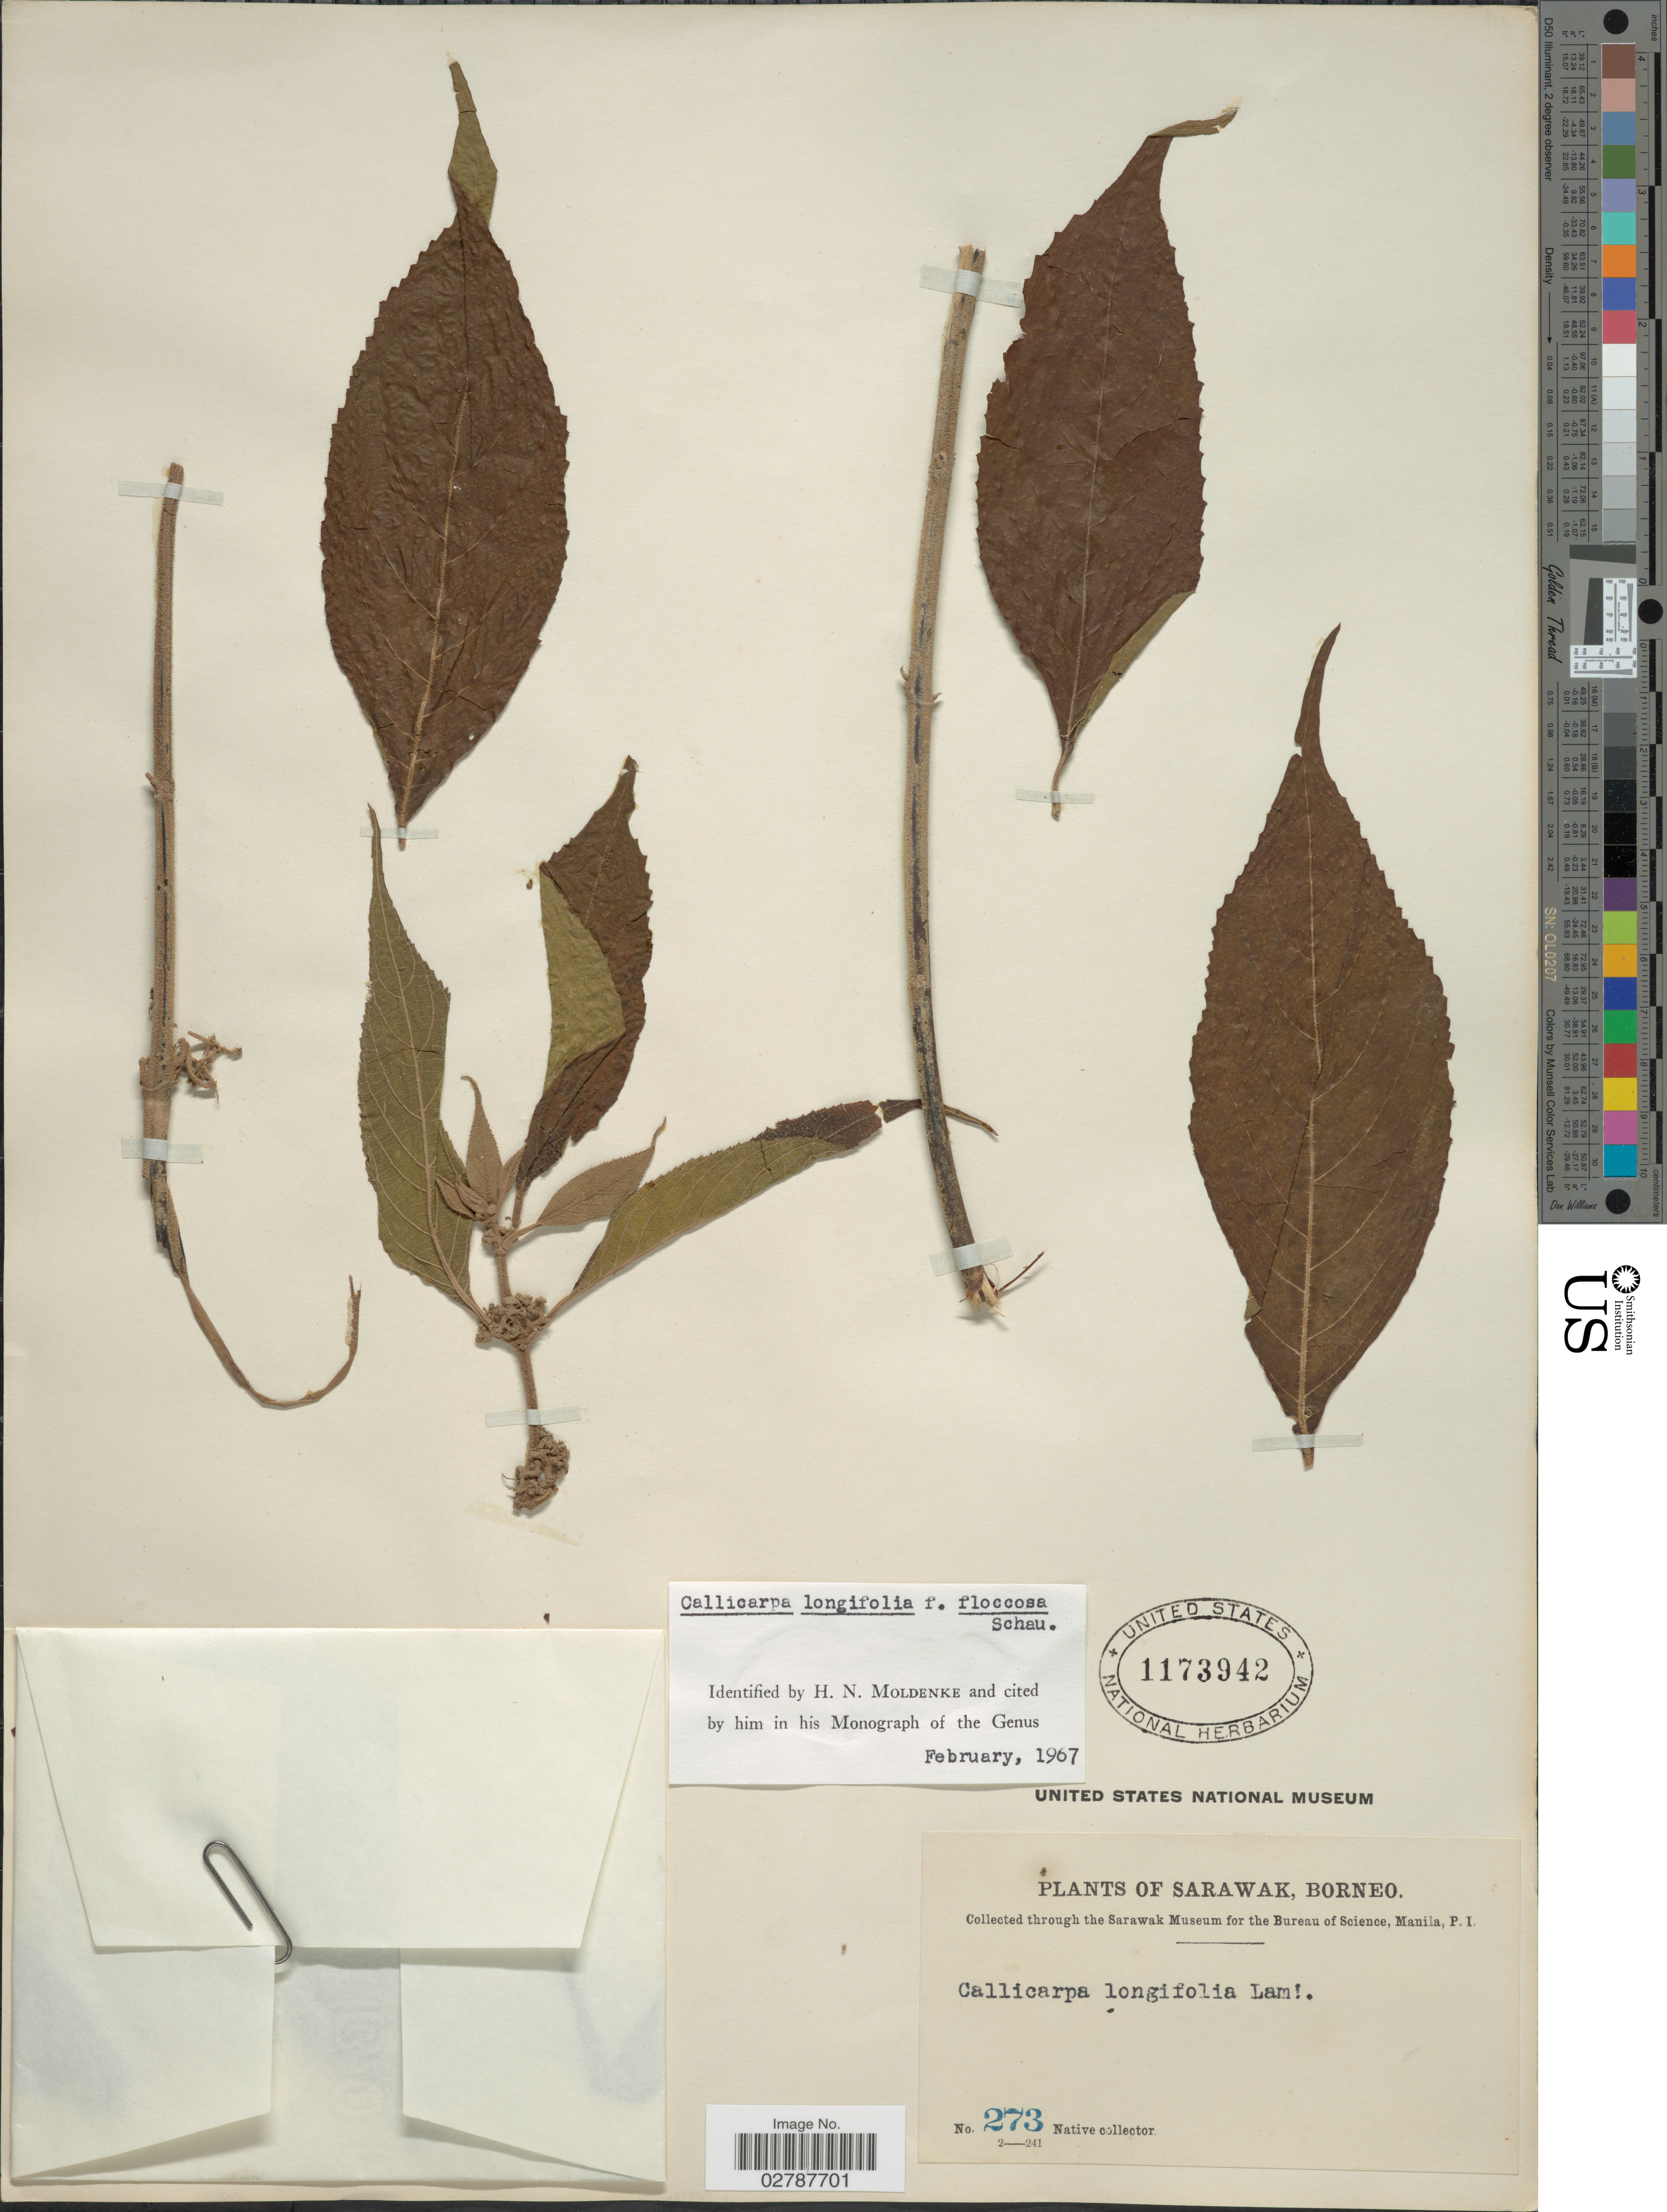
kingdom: Plantae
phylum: Tracheophyta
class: Magnoliopsida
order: Lamiales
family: Lamiaceae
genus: Callicarpa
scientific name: Callicarpa longifolia f. floccosa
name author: Schauer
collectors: Native collector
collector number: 273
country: Malaysia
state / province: Sarawak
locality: Borneo.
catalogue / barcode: US 1173942